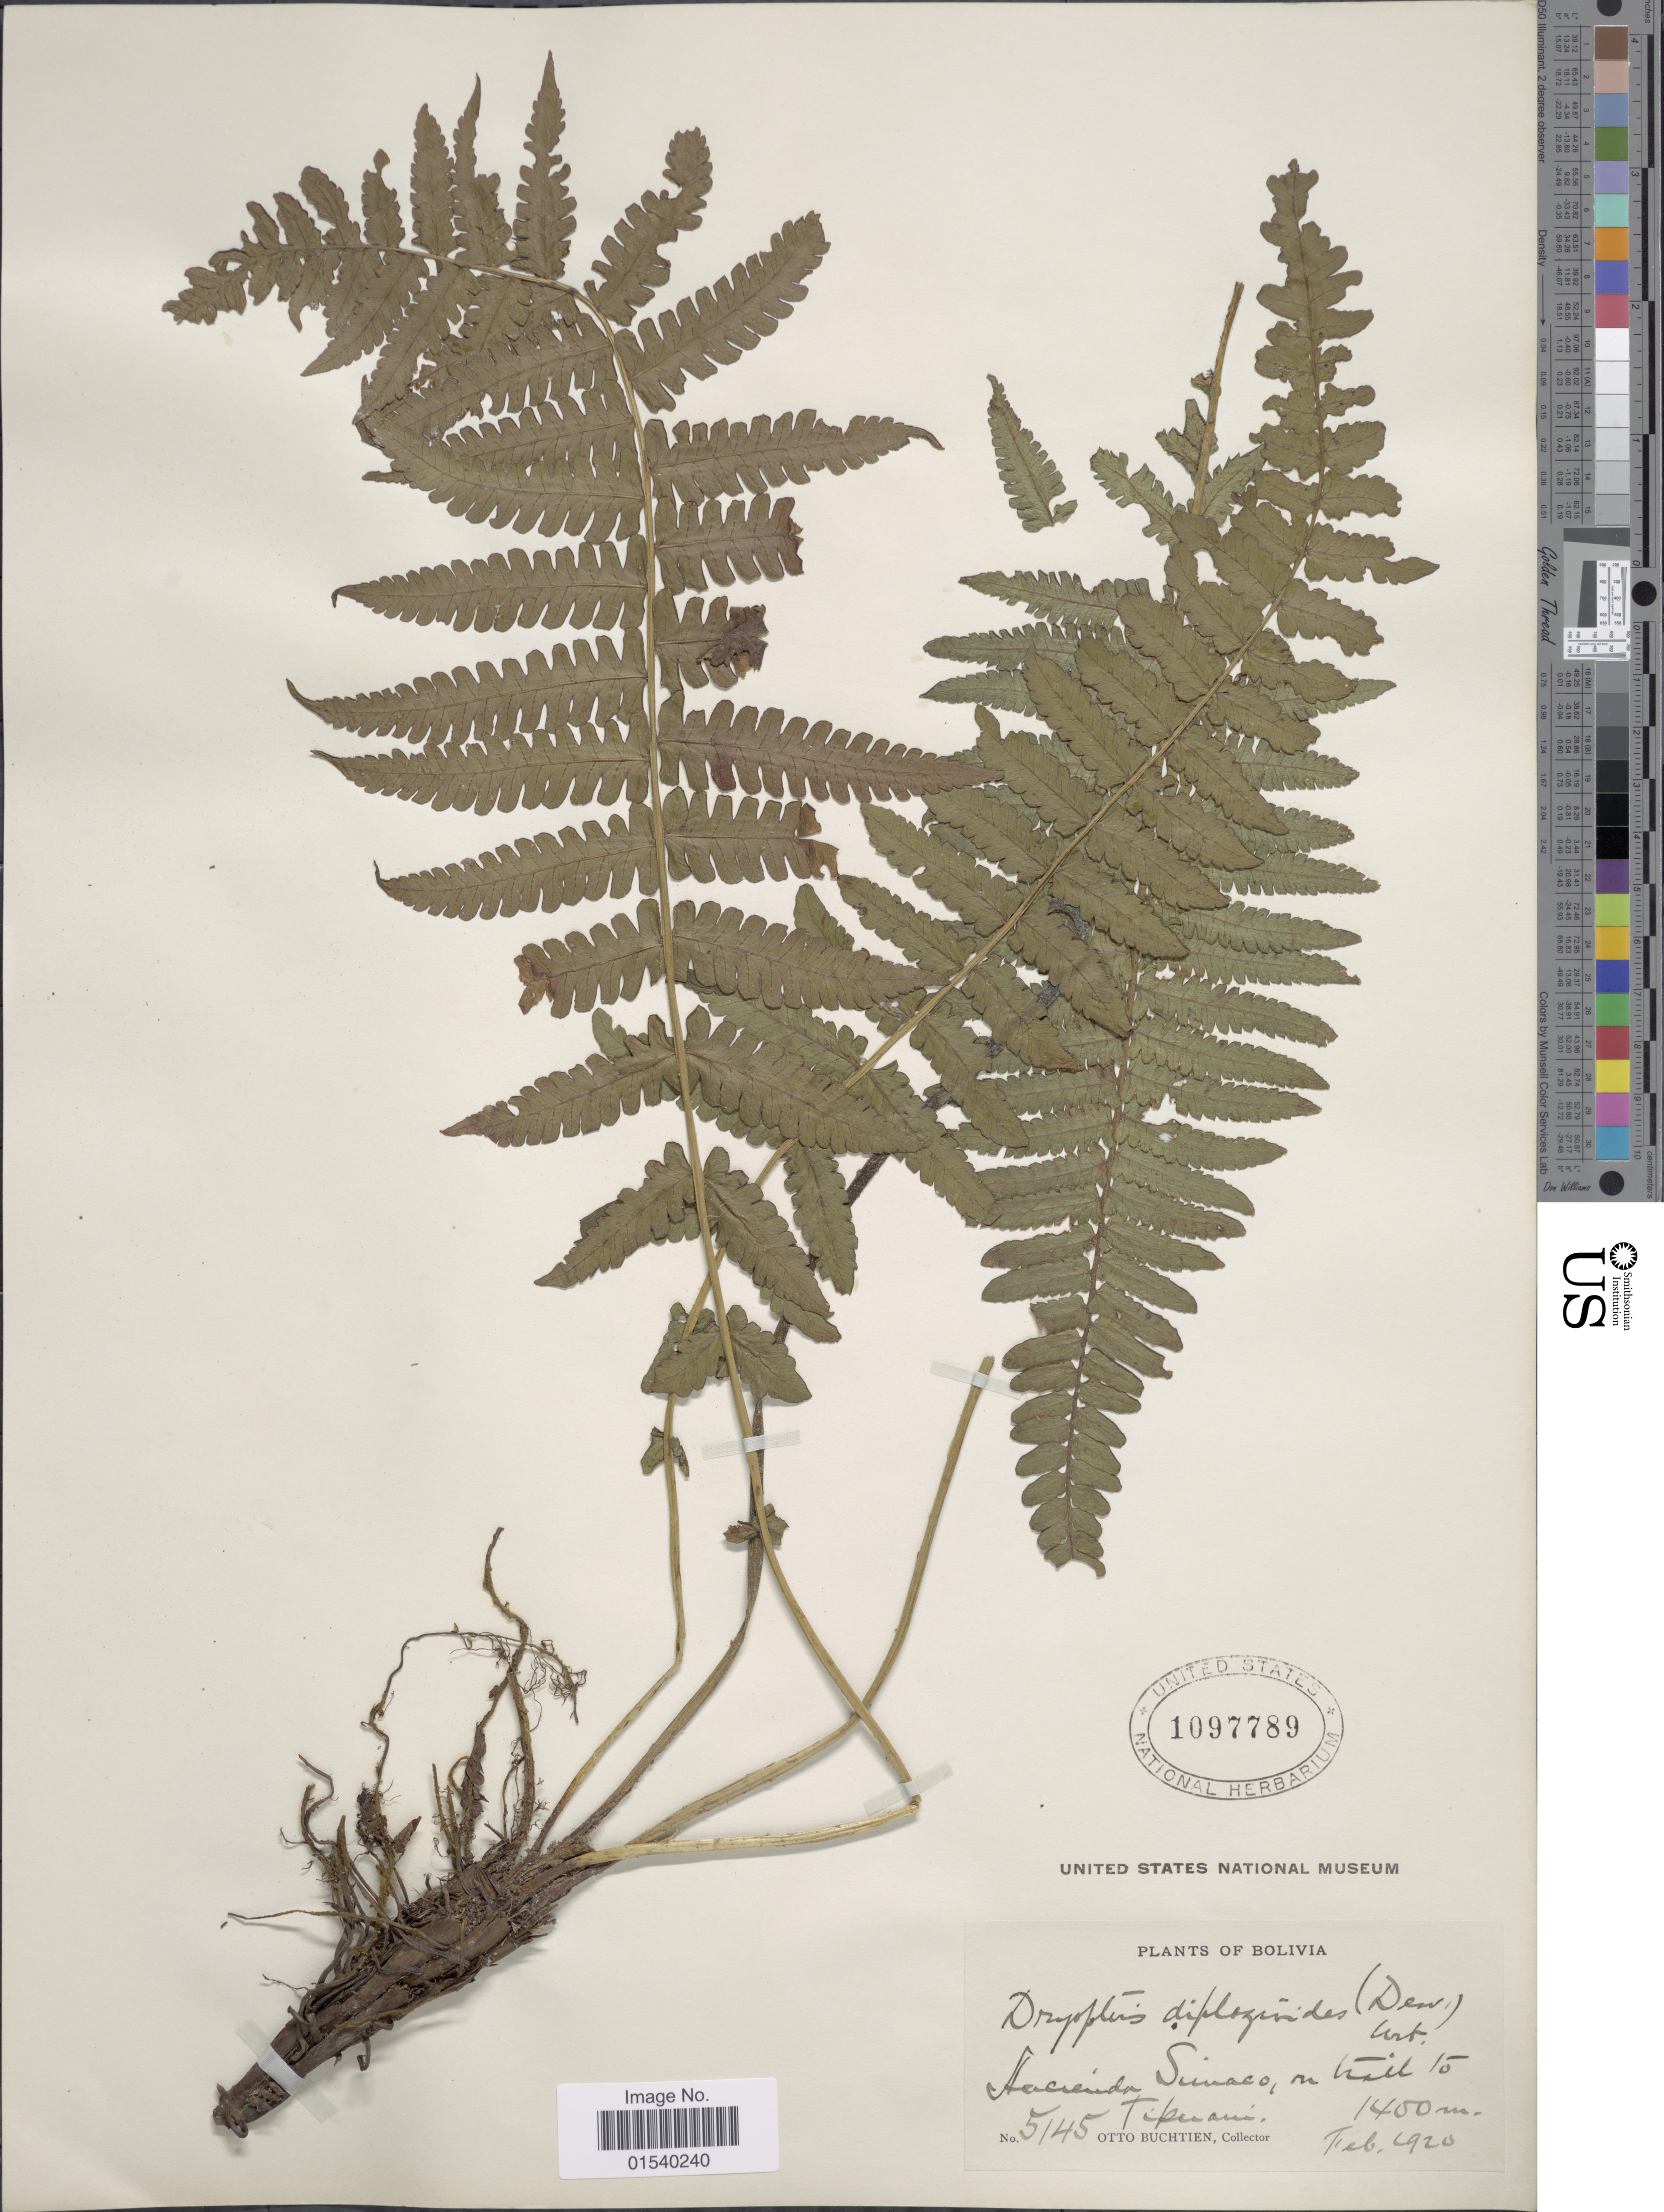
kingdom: Plantae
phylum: Tracheophyta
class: Polypodiopsida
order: Polypodiales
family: Thelypteridaceae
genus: Amauropelta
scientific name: Amauropelta linkiana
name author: (C. Presl) Pic. Serm.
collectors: O. Buchtien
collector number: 5145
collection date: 1920-02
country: Bolivia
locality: Hacienda Simaco, on trail to Tipuani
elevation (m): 1400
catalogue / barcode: US 1097789